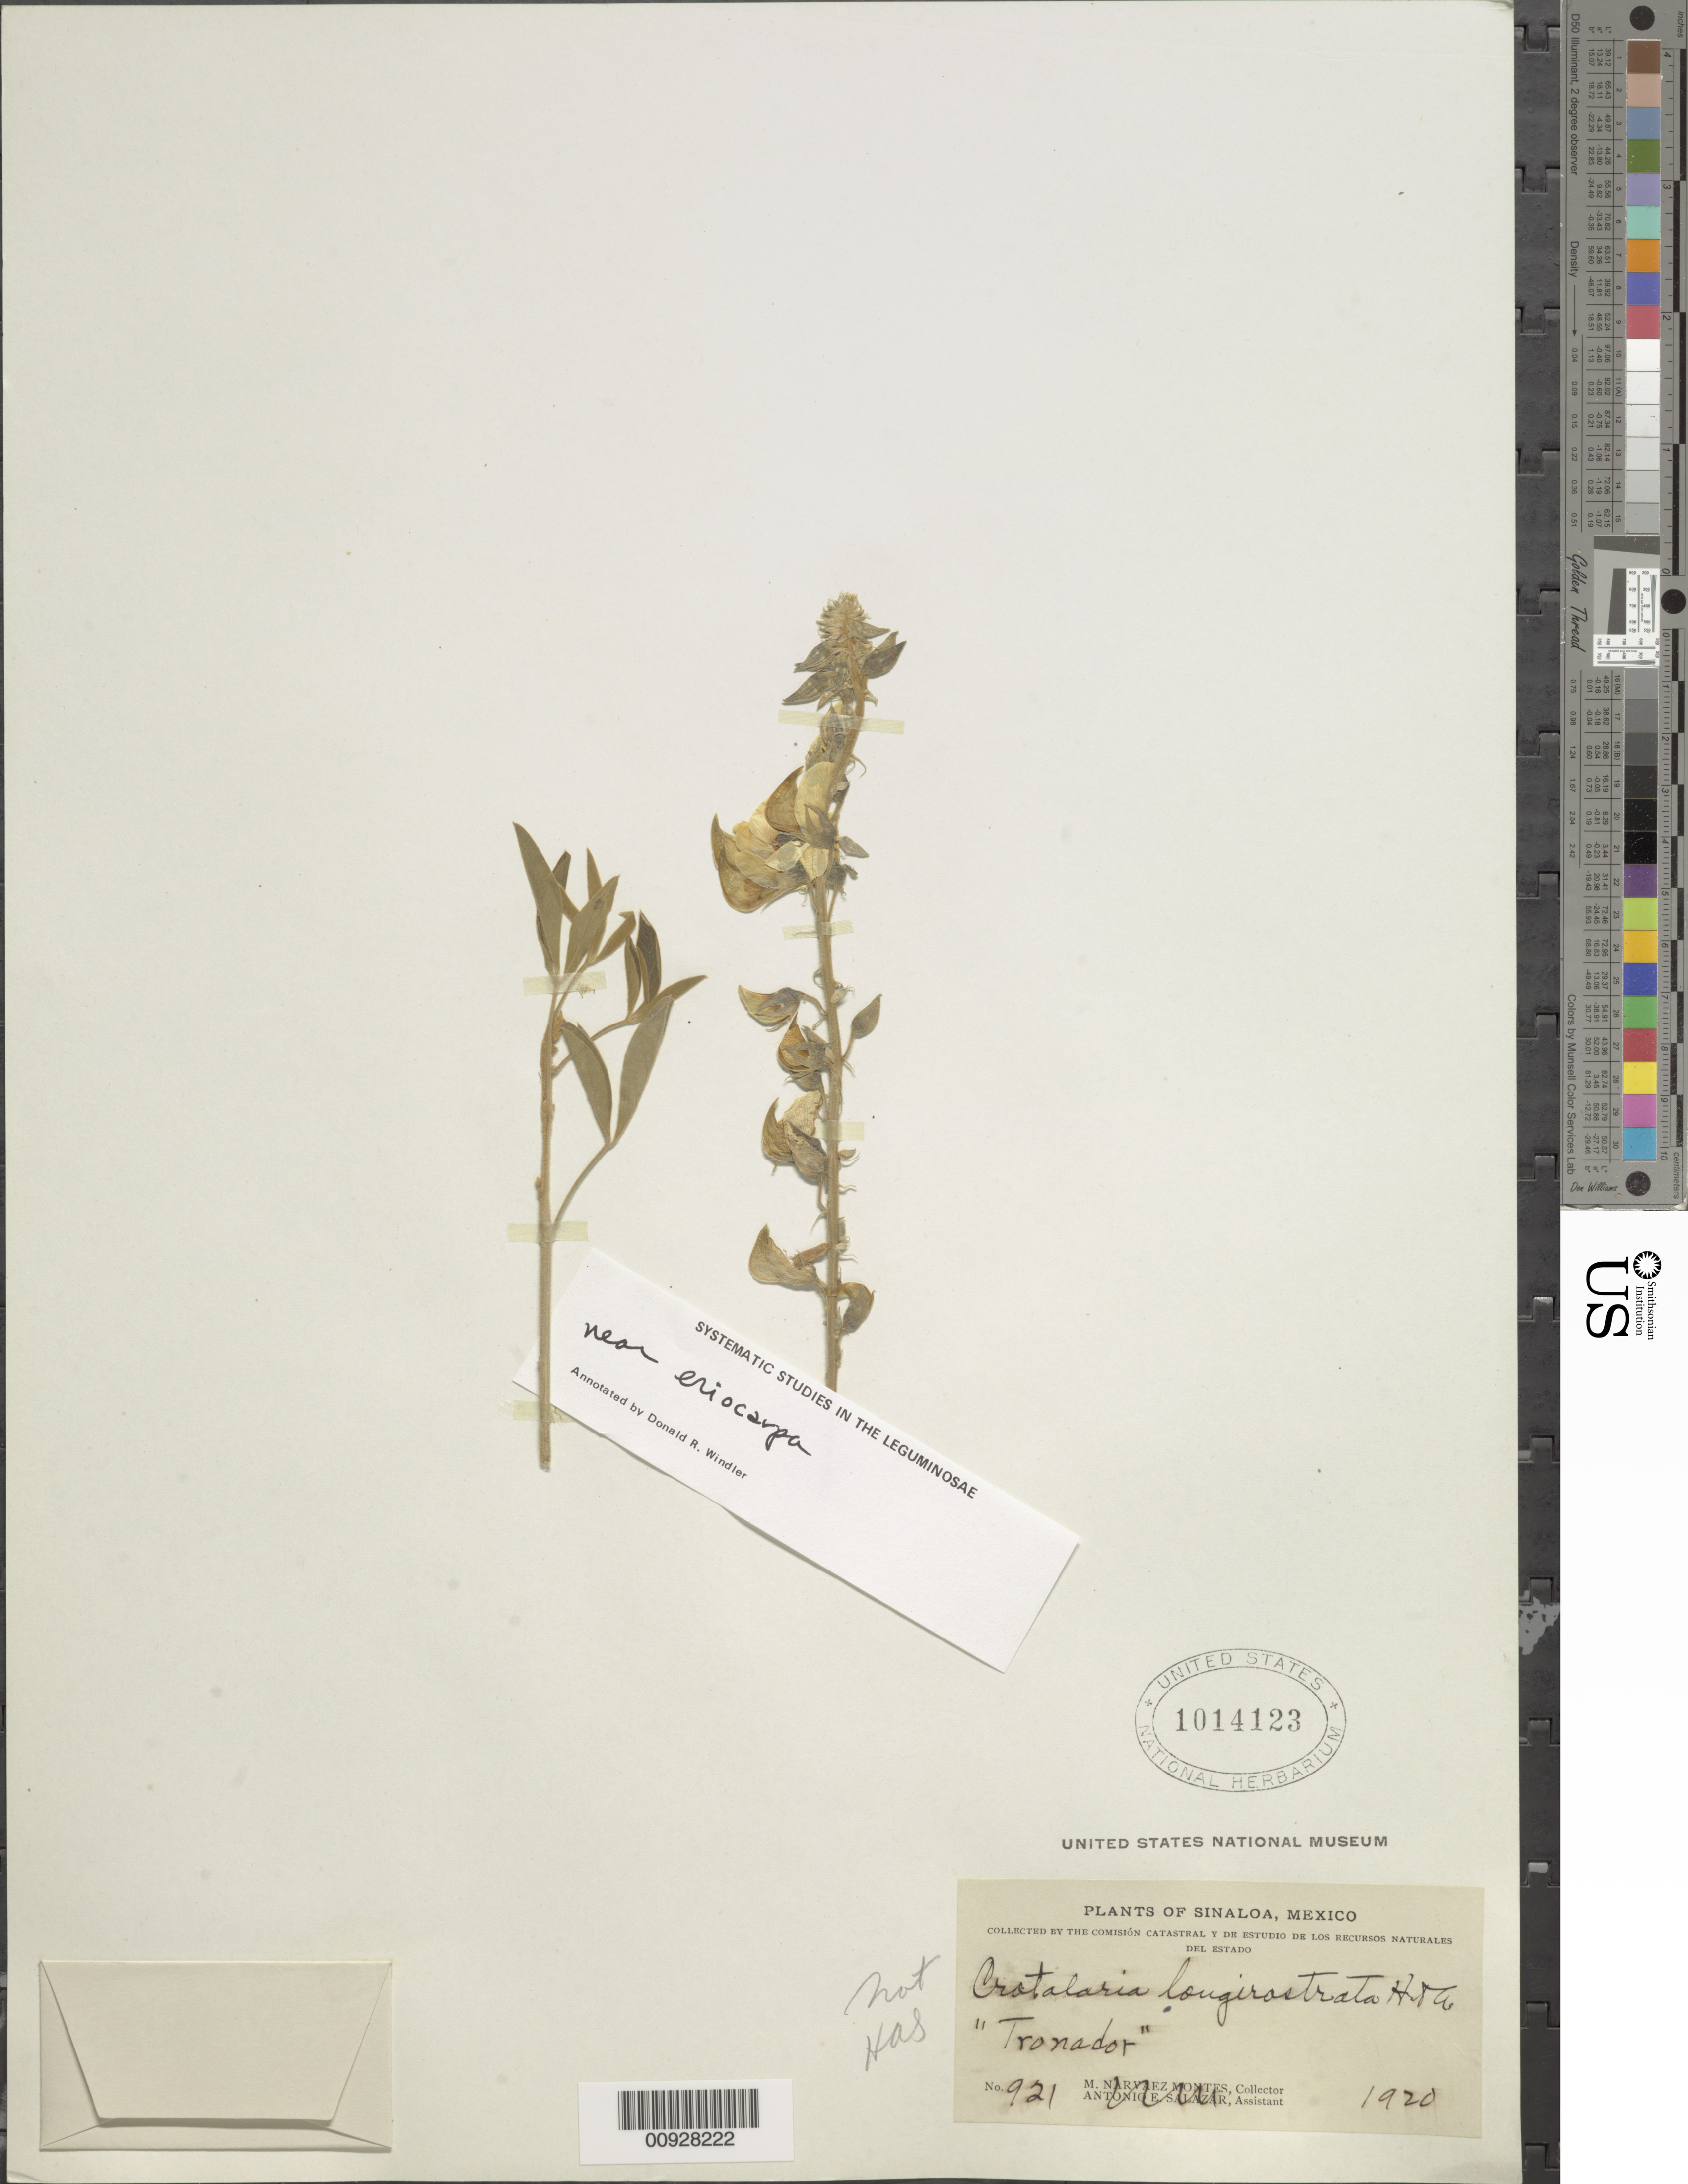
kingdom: Plantae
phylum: Tracheophyta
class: Magnoliopsida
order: Fabales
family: Fabaceae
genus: Crotalaria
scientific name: Crotalaria sp.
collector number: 921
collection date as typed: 1920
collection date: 1920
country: Mexico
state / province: Sinaloa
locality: Sinaloa.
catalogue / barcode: US 1014123